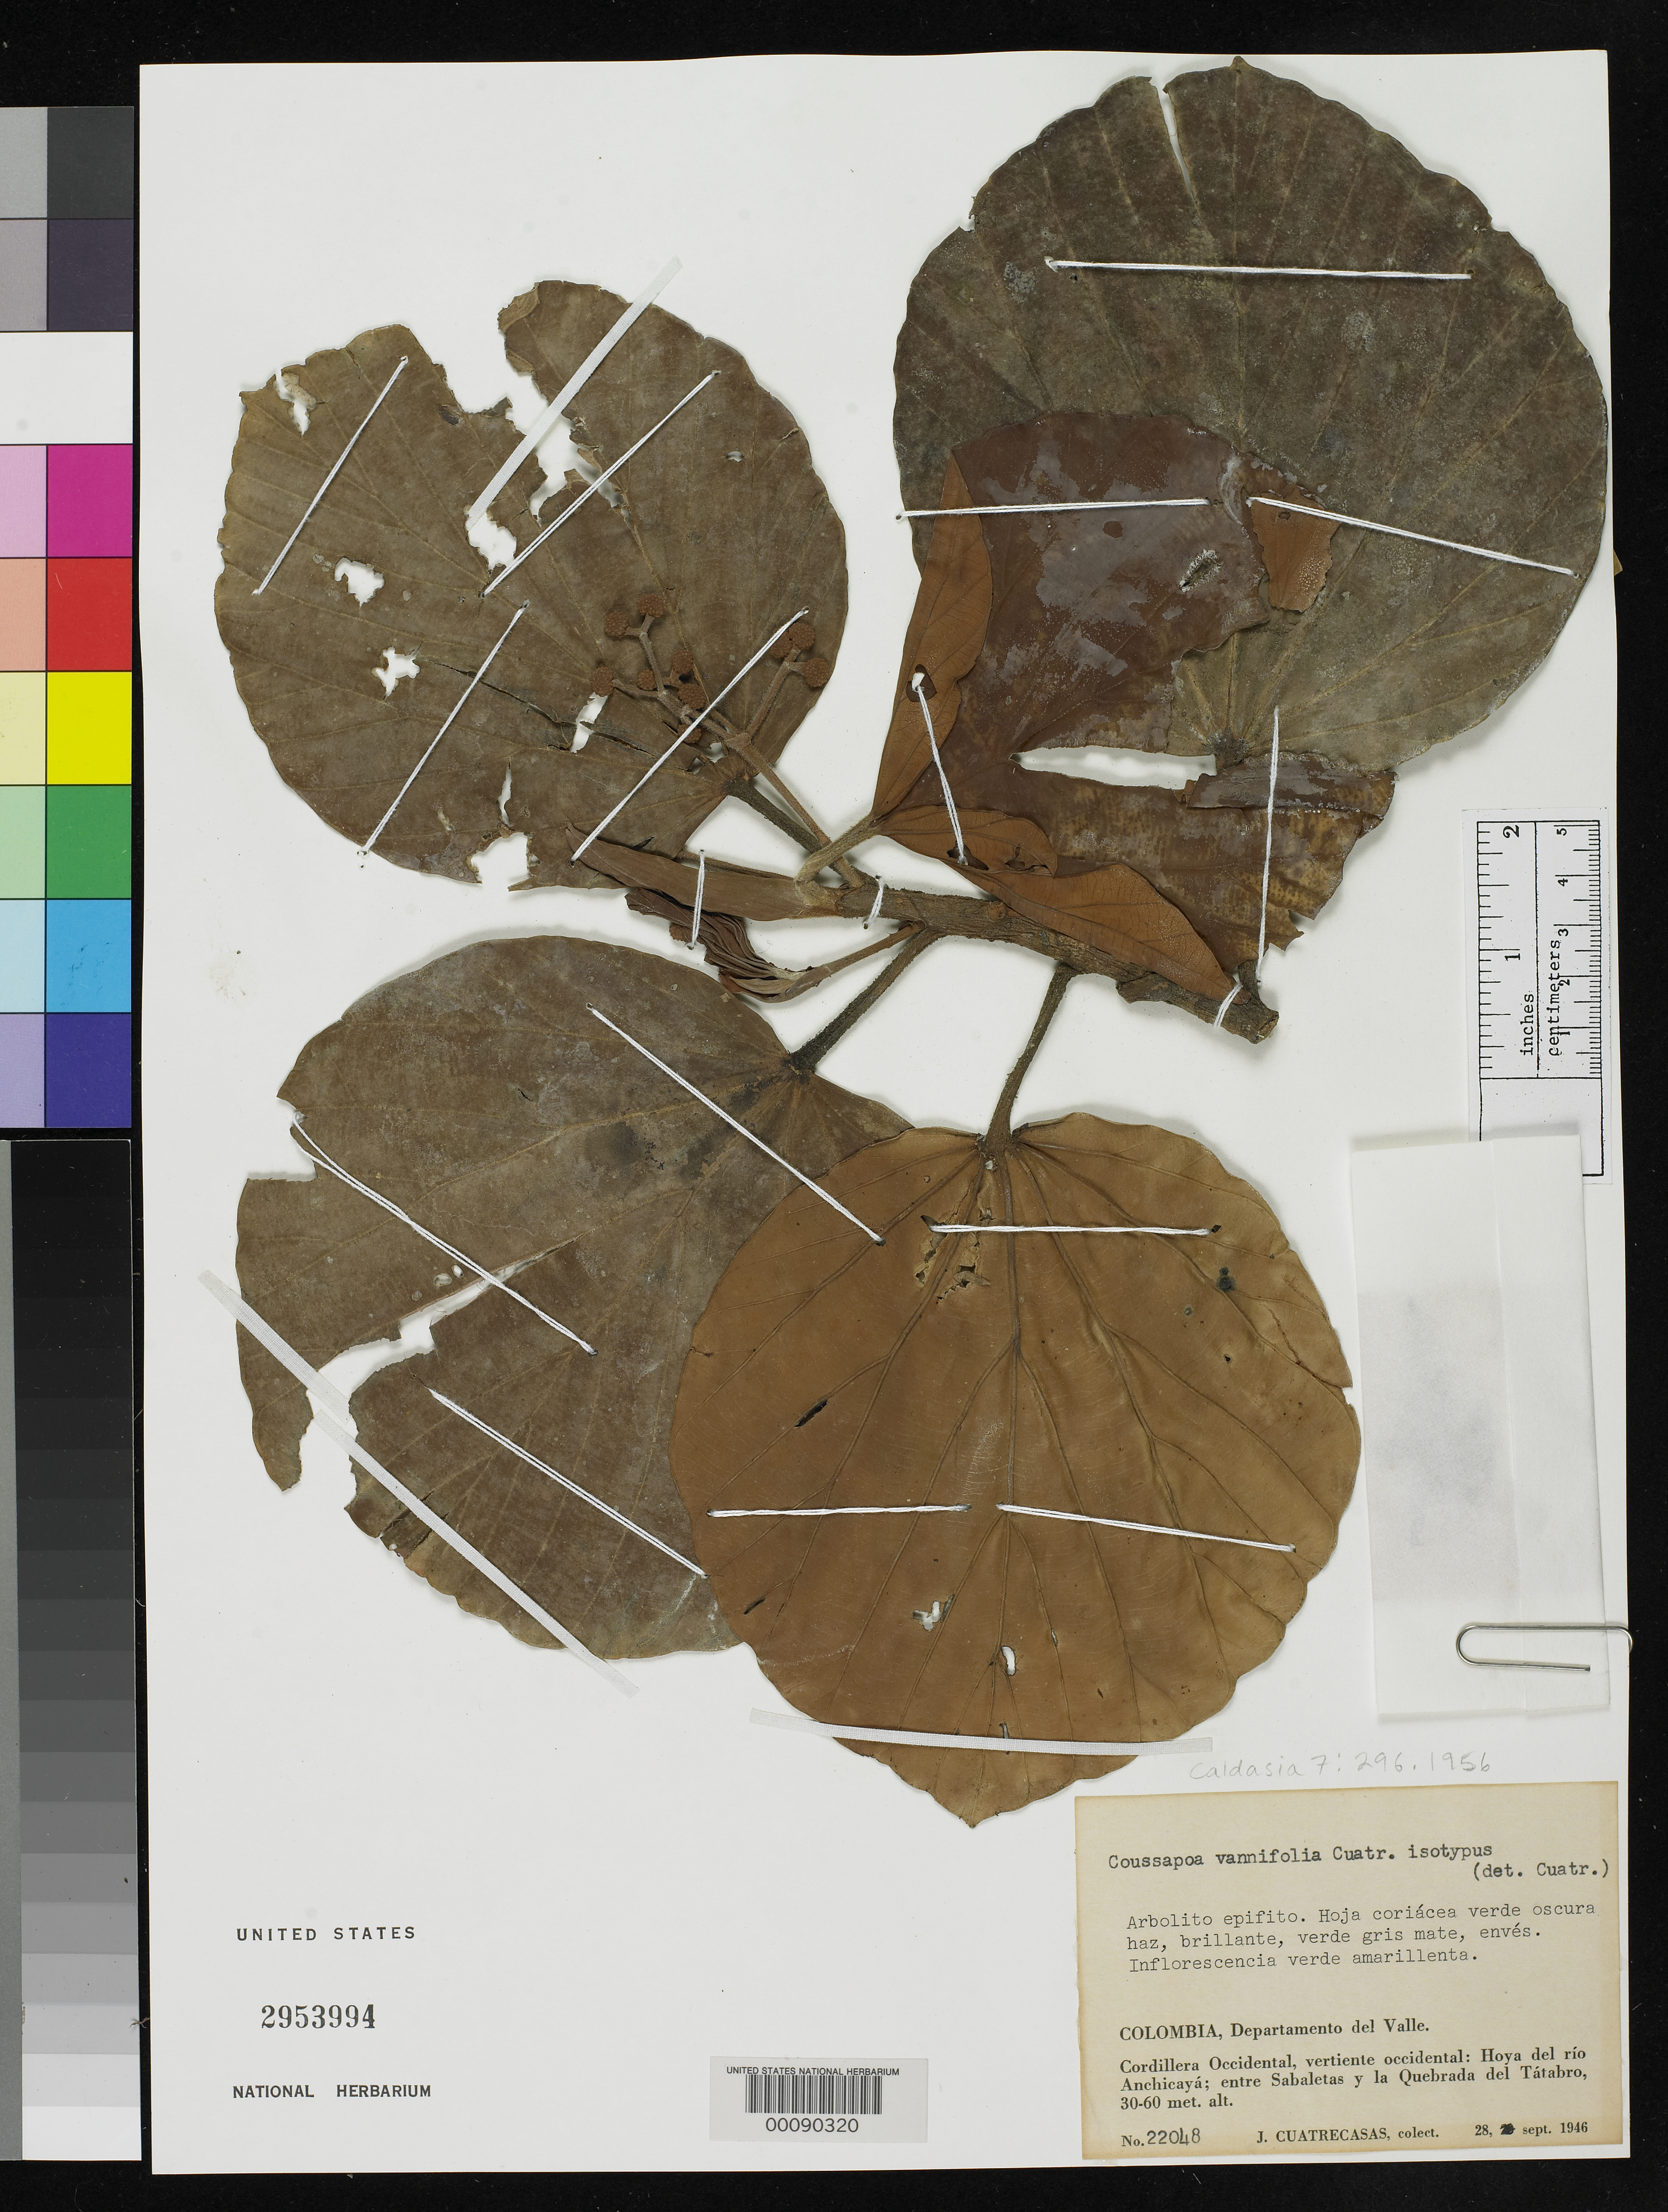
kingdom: Plantae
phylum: Tracheophyta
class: Magnoliopsida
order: Rosales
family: Urticaceae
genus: Coussapoa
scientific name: Coussapoa vannifolia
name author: Cuatrec.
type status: Isotype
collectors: J. Cuatrecasas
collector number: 22048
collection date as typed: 28 Sep 1946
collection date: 1946-09-28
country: Colombia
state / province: Valle del Cauca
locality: Cordillero Occidental, Hoya del Rio Anchicaya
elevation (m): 30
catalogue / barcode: US 2953994